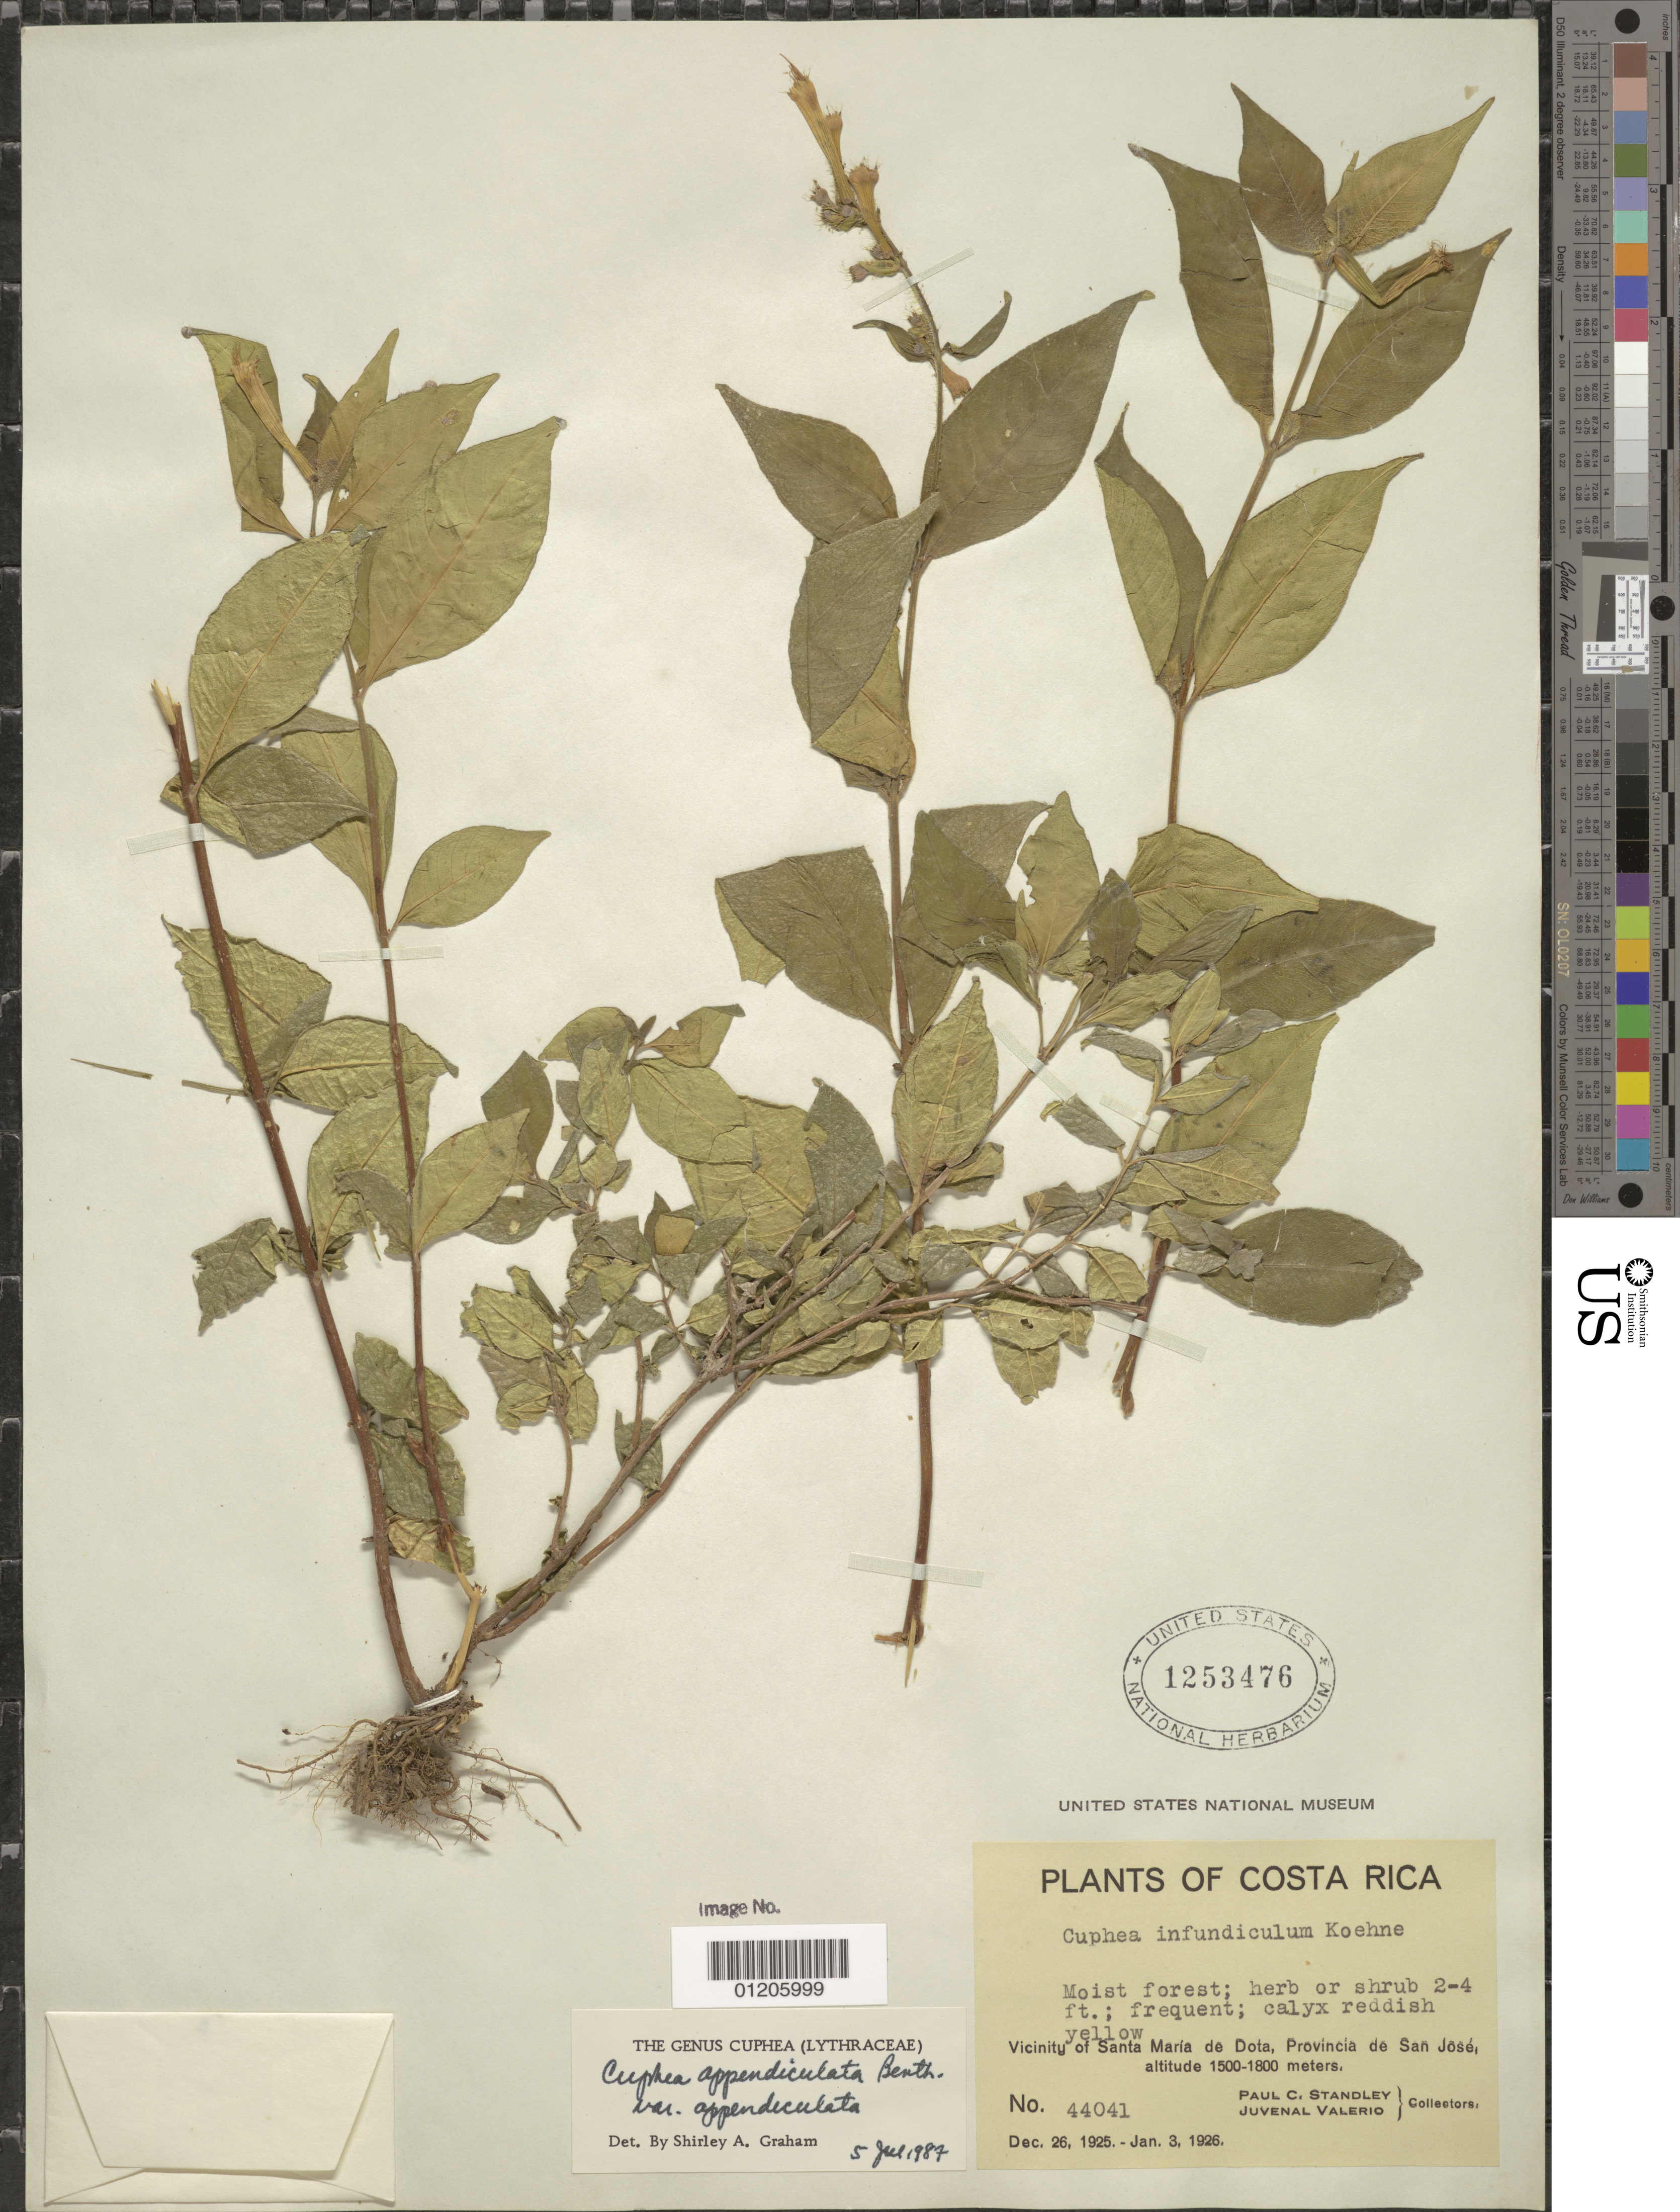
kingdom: Plantae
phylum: Tracheophyta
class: Magnoliopsida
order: Myrtales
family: Lythraceae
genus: Cuphea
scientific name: Cuphea appendiculata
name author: Benth.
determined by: Graham, Shirley Ann Tousch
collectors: P. C. Standley & J. Valerio R.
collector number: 44041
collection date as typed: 26 Dec 1925 to 03 Jan 1926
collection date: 1925-12-26/1926-01-03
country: Costa Rica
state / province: San José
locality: Santa Maria de Dota.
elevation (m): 1500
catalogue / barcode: US 1253476